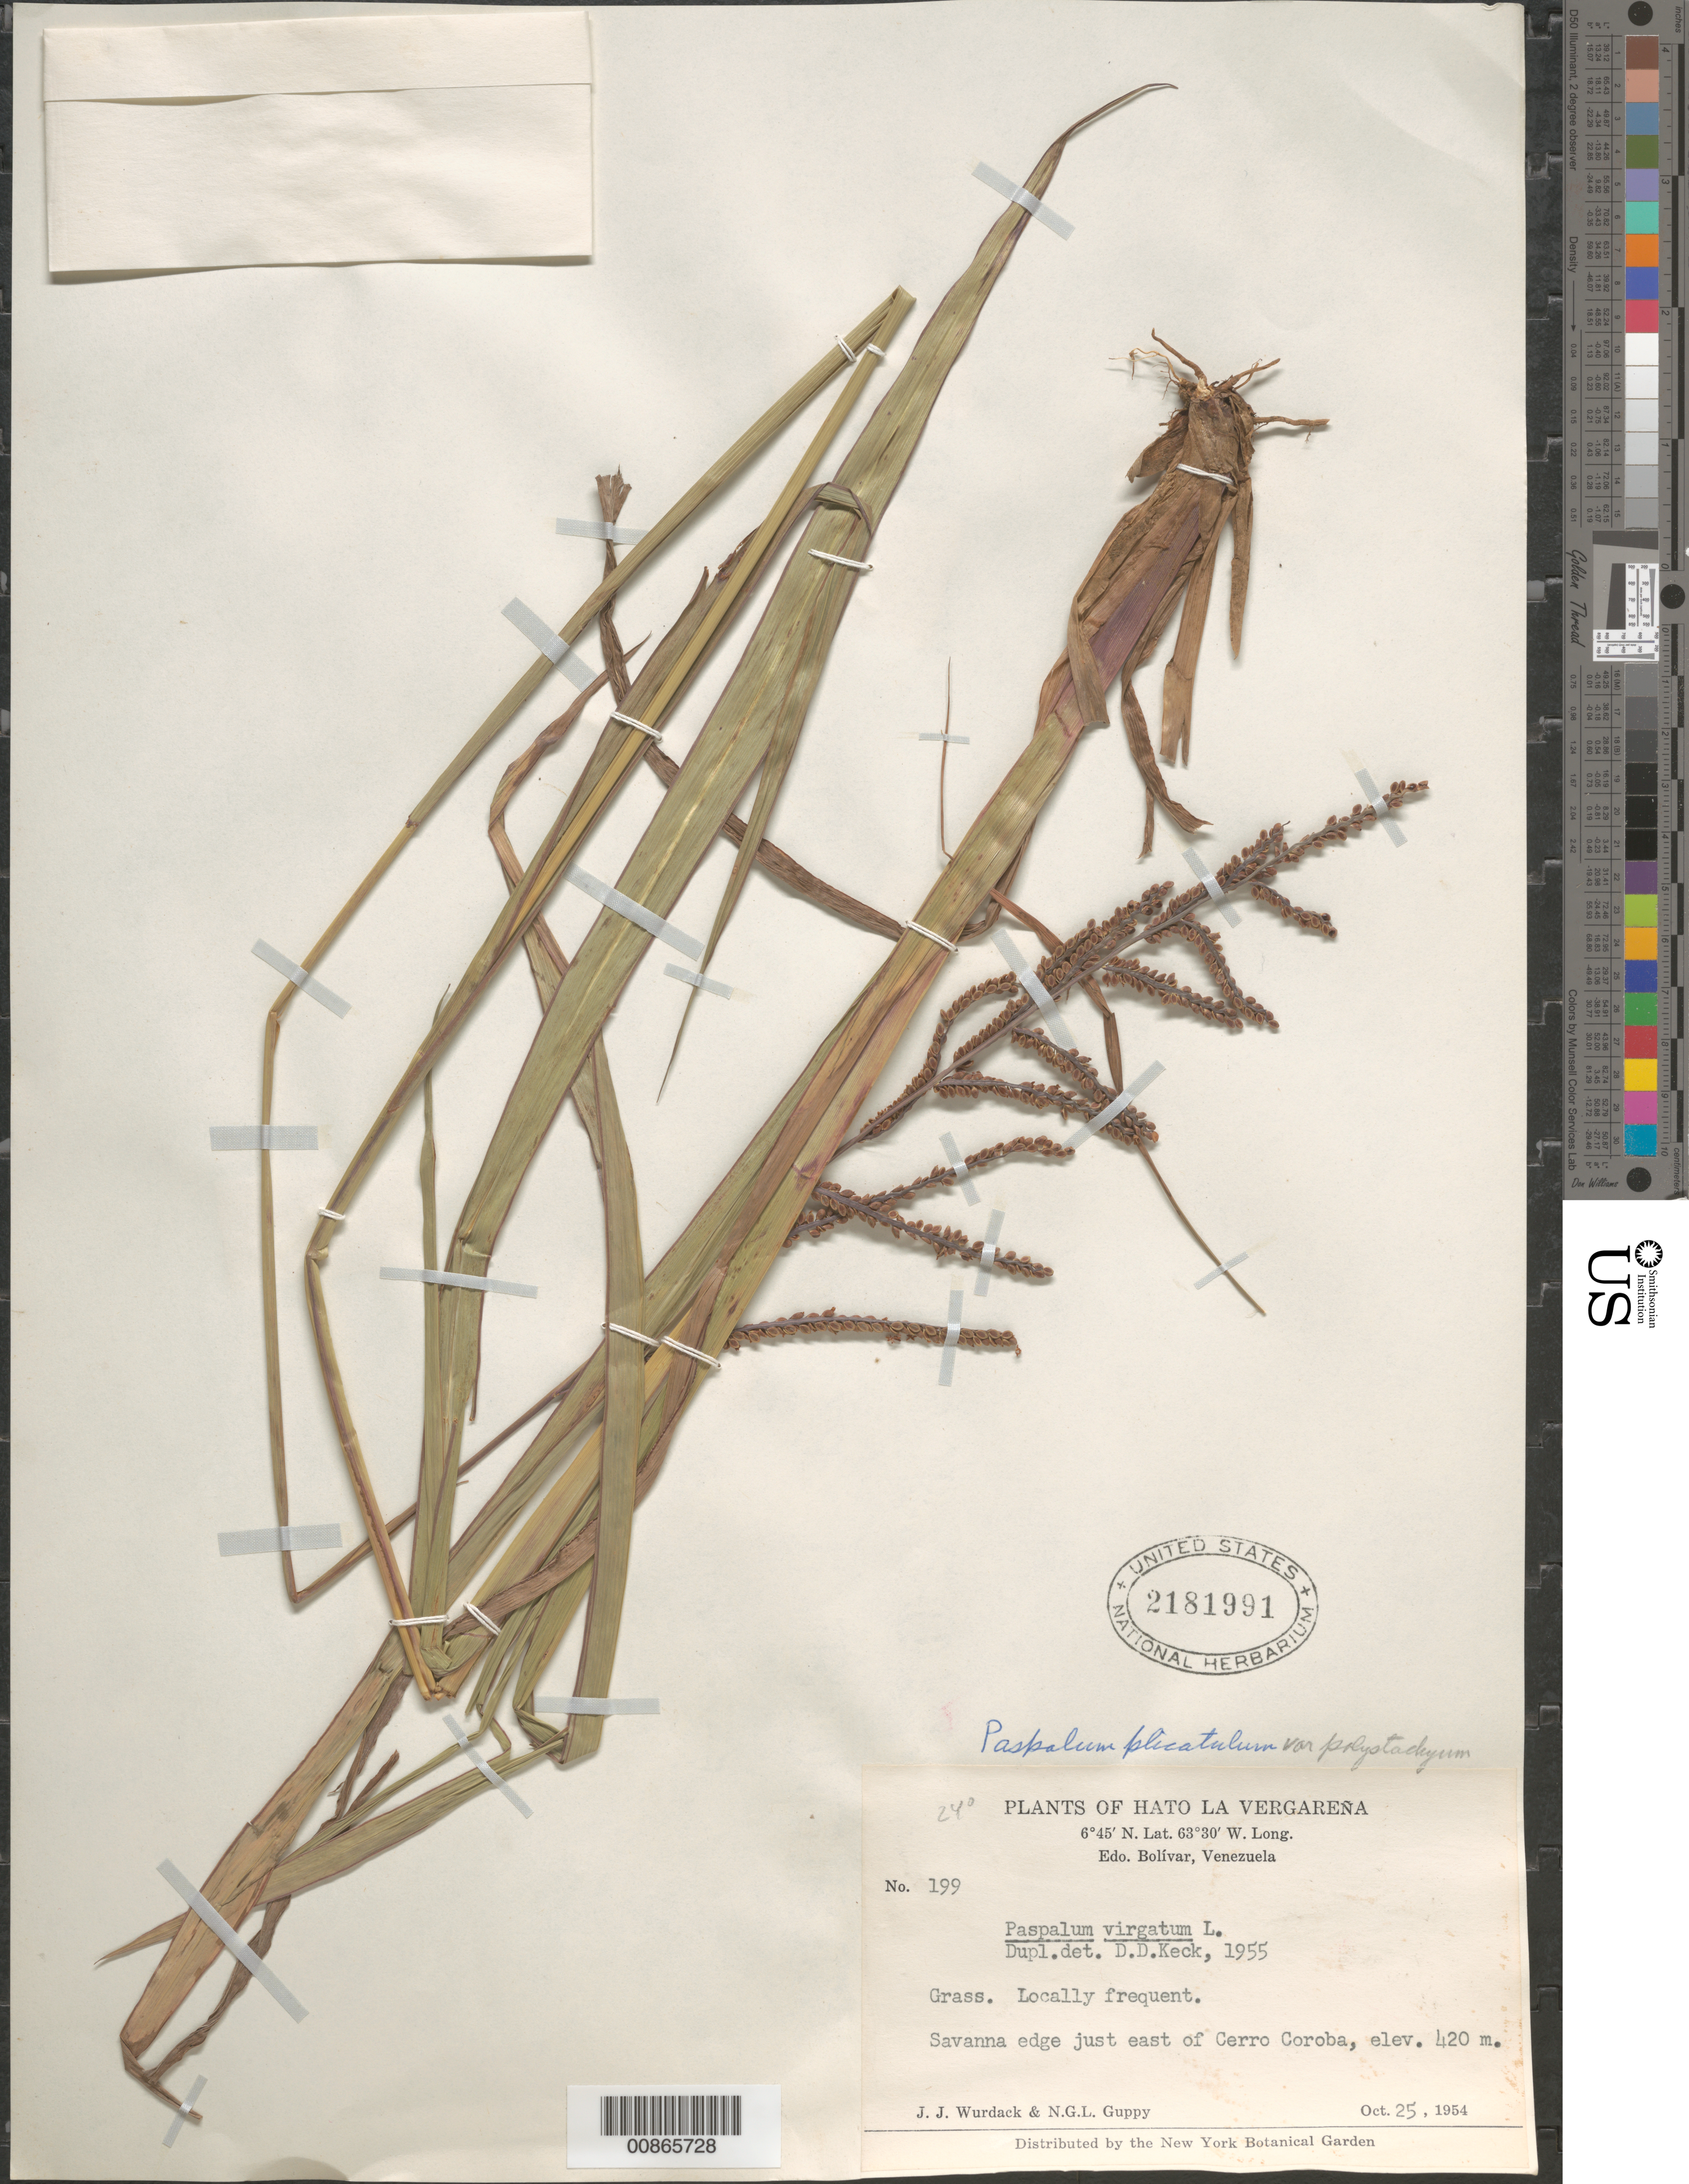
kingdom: Plantae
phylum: Tracheophyta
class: Liliopsida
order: Poales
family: Poaceae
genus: Paspalum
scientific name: Paspalum plicatulum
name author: Michx.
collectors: J. J. Wurdack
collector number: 199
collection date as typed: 25-Oct-54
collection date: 1954-10-25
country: Venezuela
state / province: Bolívar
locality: Cerro Coroba, E of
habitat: Savanna edge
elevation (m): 420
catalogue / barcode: US 2181991